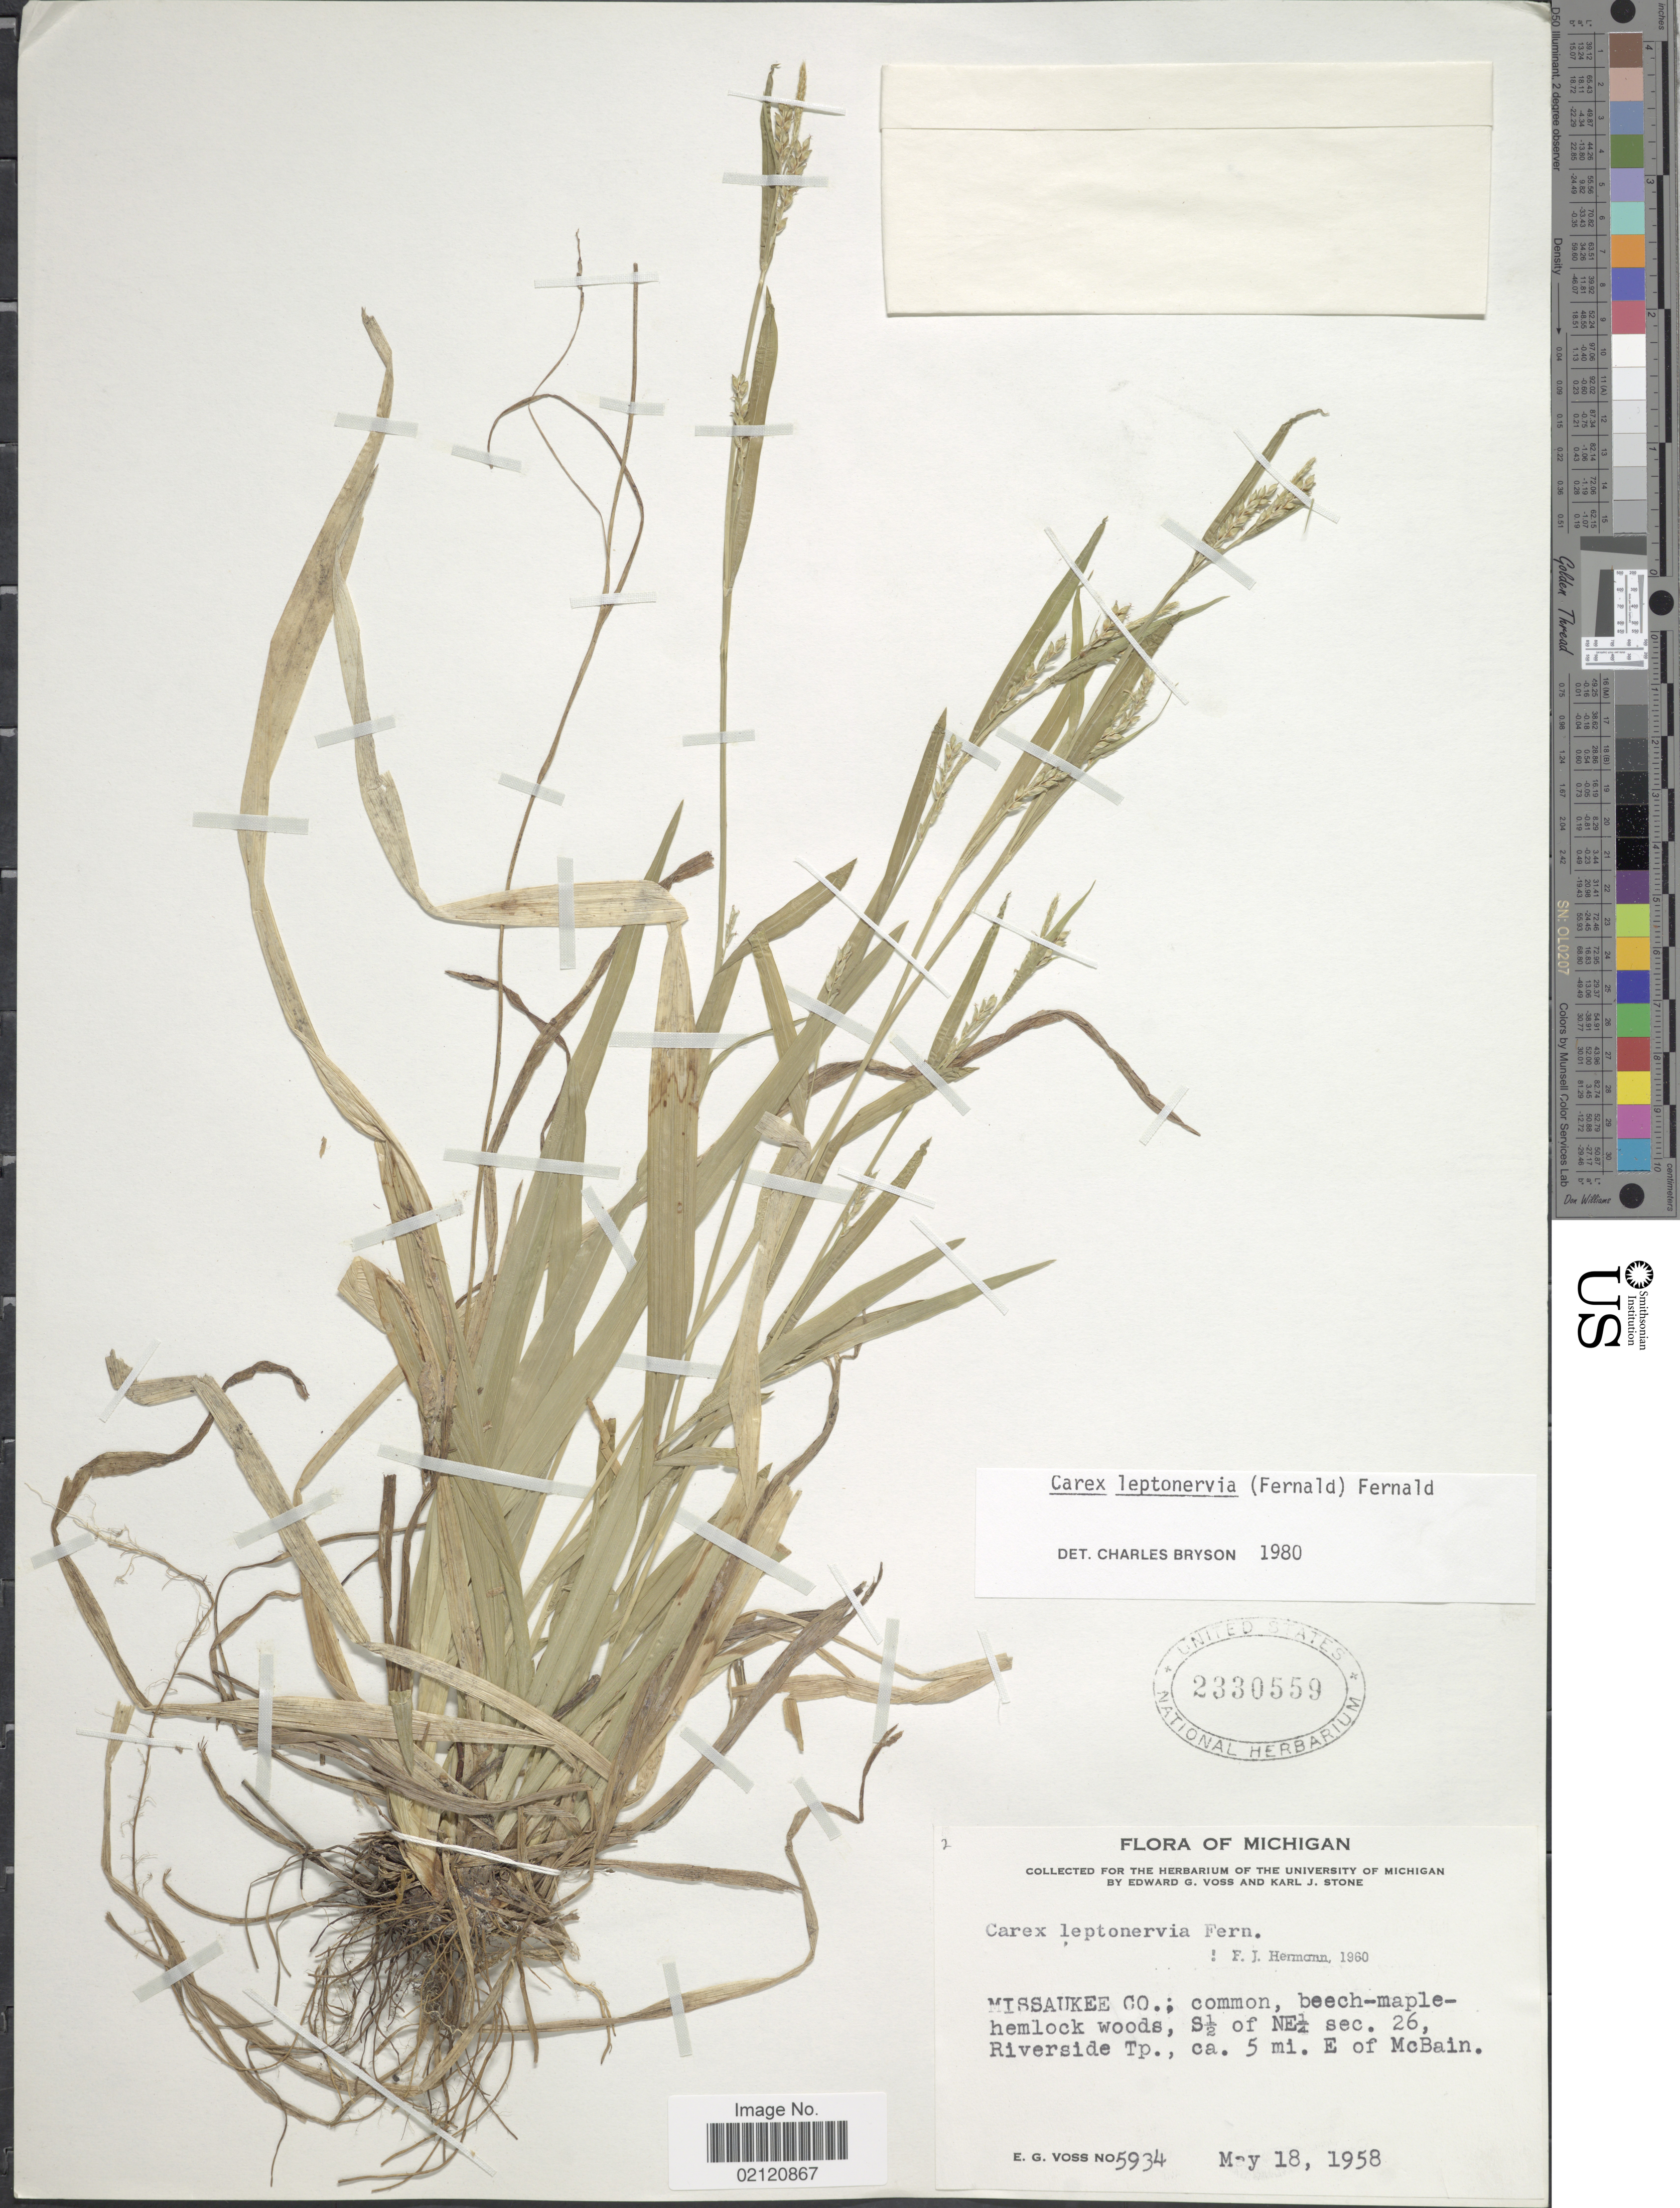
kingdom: Plantae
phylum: Tracheophyta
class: Liliopsida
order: Poales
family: Cyperaceae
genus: Carex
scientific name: Carex leptonervia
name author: (Fernald) Fernald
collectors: E. G. Voss & K. J. Stone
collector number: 5934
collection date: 1958-05-18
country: United States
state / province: Michigan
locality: Missaukee Co.: beech-maple-hemlock woods, S½ of NE¼ sec. 26, Riverside Tp., ca. 5 mi. E of McBain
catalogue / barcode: US 2330559